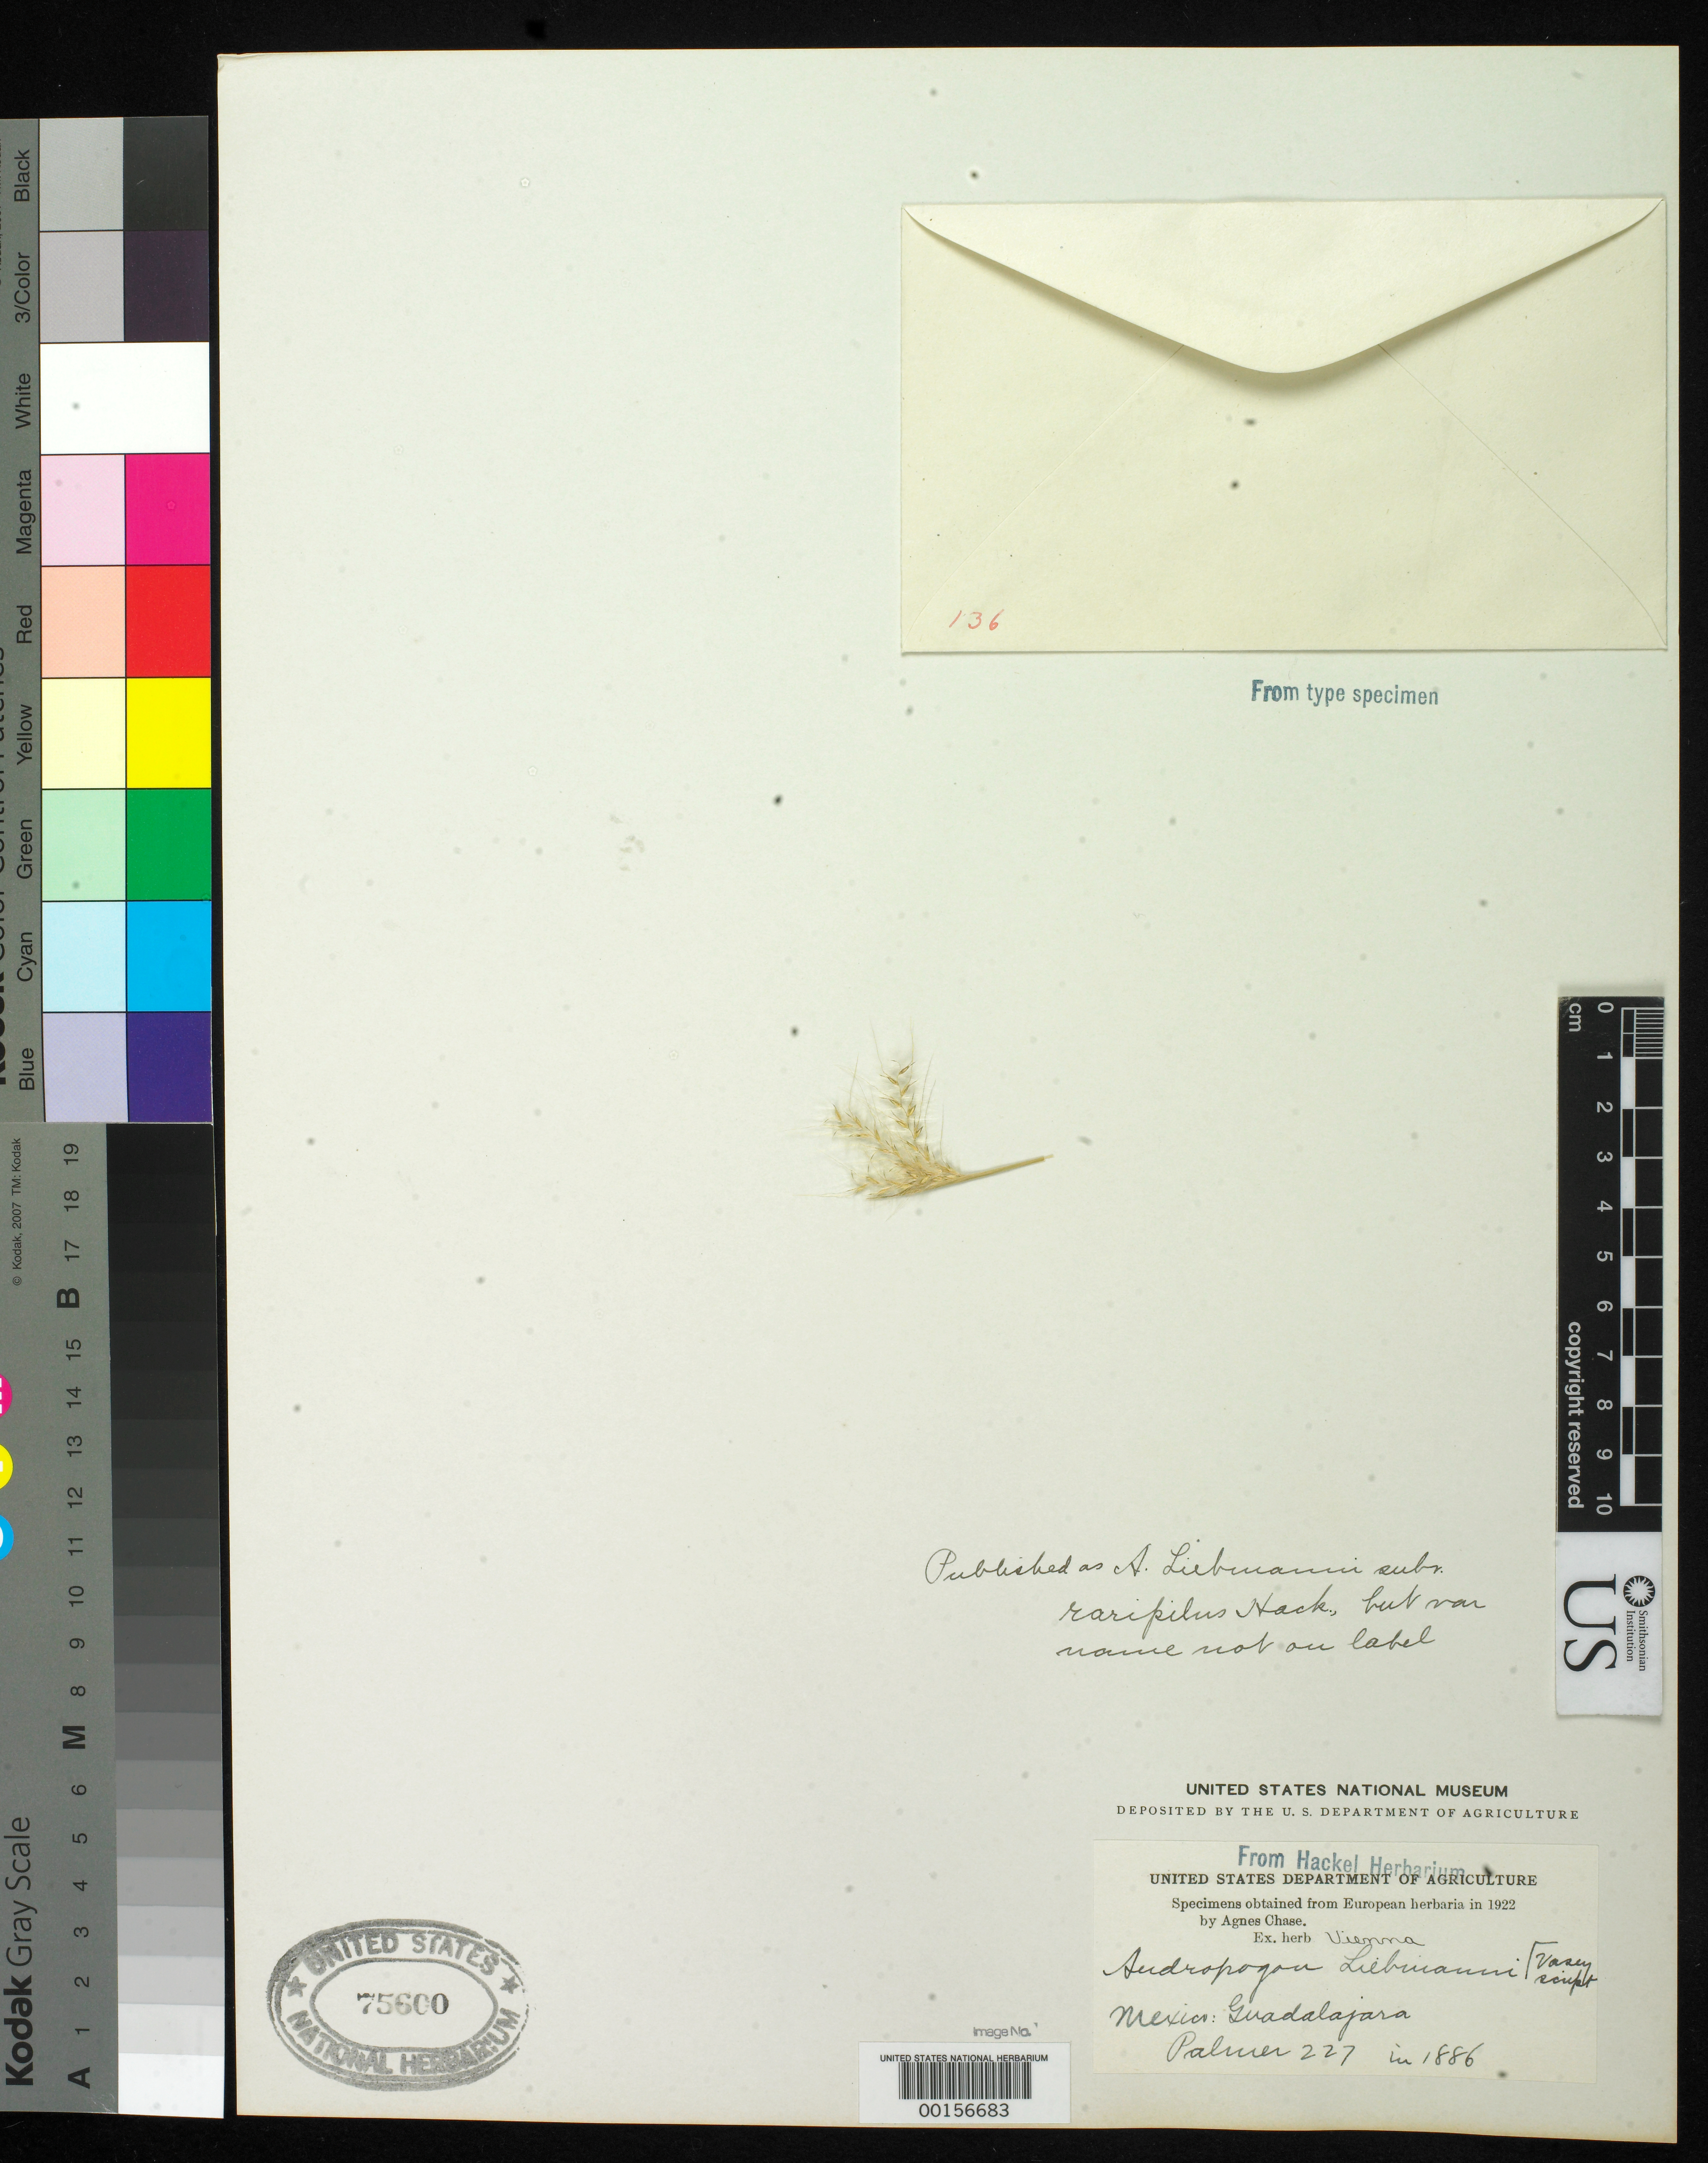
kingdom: Plantae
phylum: Tracheophyta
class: Liliopsida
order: Poales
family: Poaceae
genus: Andropogon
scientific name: Andropogon liebmannii subvar. raripilis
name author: Hack. in A. DC.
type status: Type Fragment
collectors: E. Palmer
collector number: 227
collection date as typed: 1886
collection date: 1886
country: Mexico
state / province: Sonora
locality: Guadalajara.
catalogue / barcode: US 75600